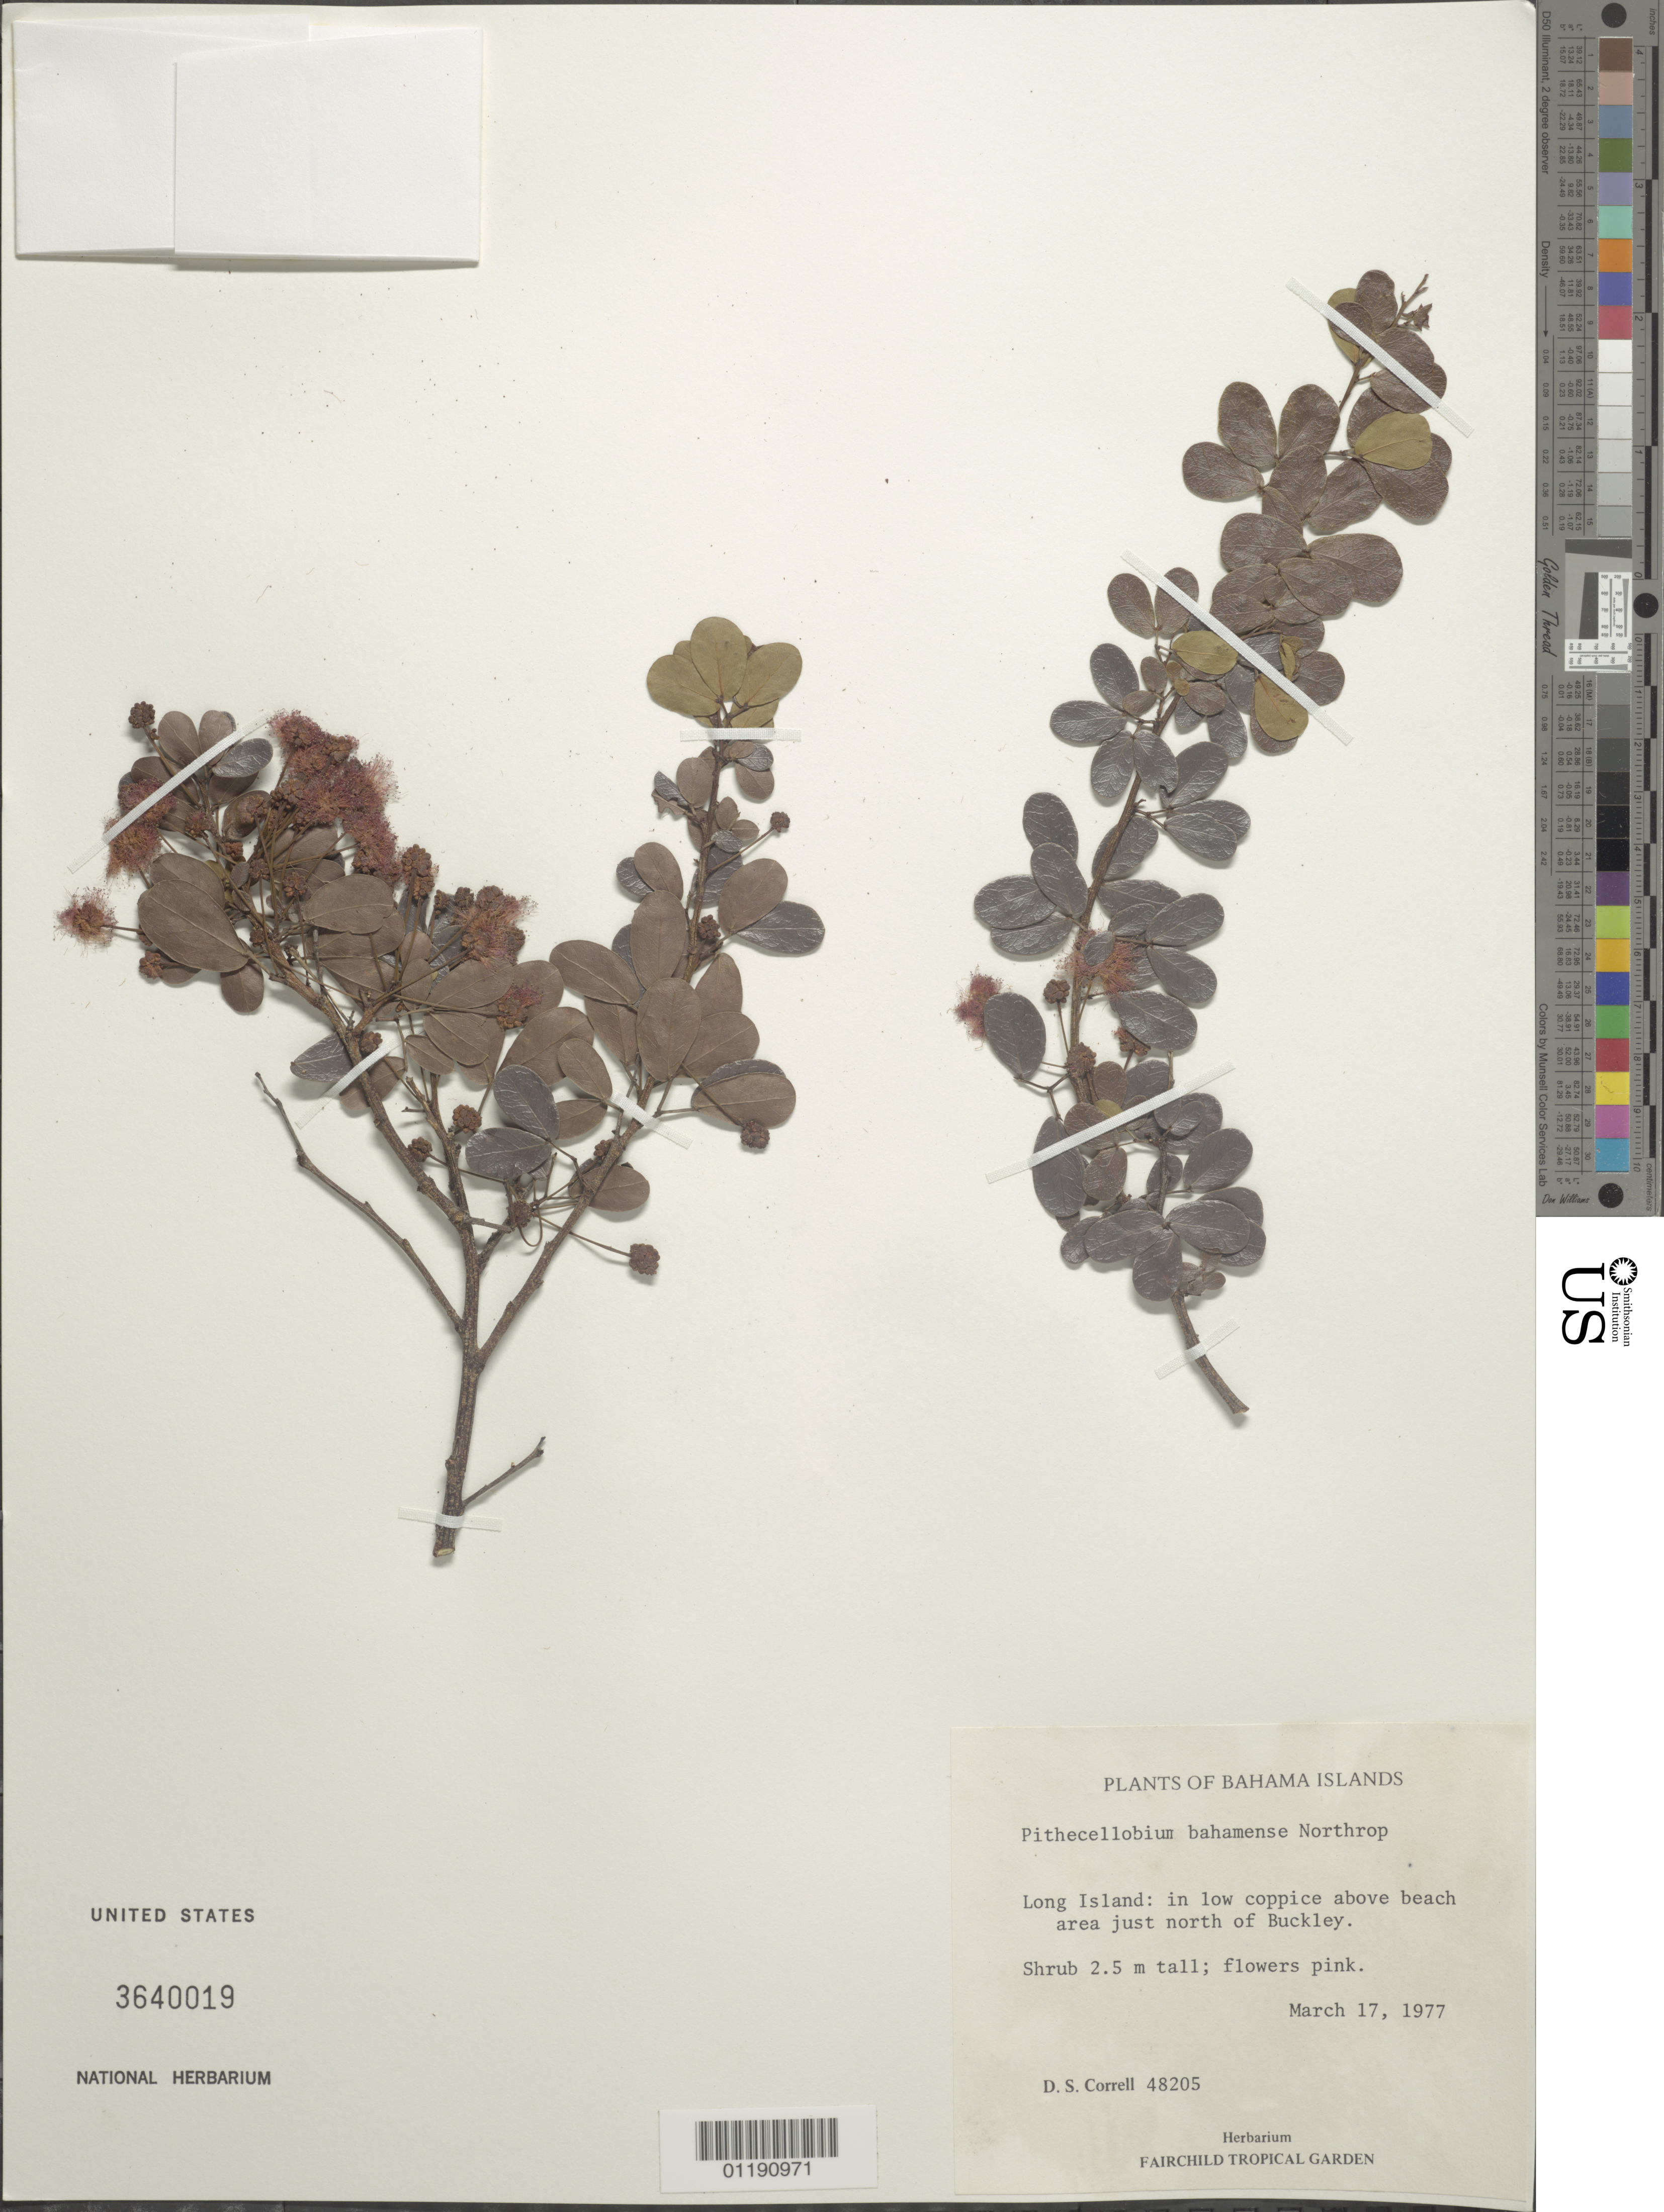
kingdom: Plantae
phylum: Tracheophyta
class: Magnoliopsida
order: Fabales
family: Fabaceae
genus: Pithecellobium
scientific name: Pithecellobium bahamense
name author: Northr.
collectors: D. S. Correll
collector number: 48205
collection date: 1977-03-17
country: Bahamas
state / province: Long Island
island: Long Island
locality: Long Island: in low coppice above beach area just N of Buckley.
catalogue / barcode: US 3640019